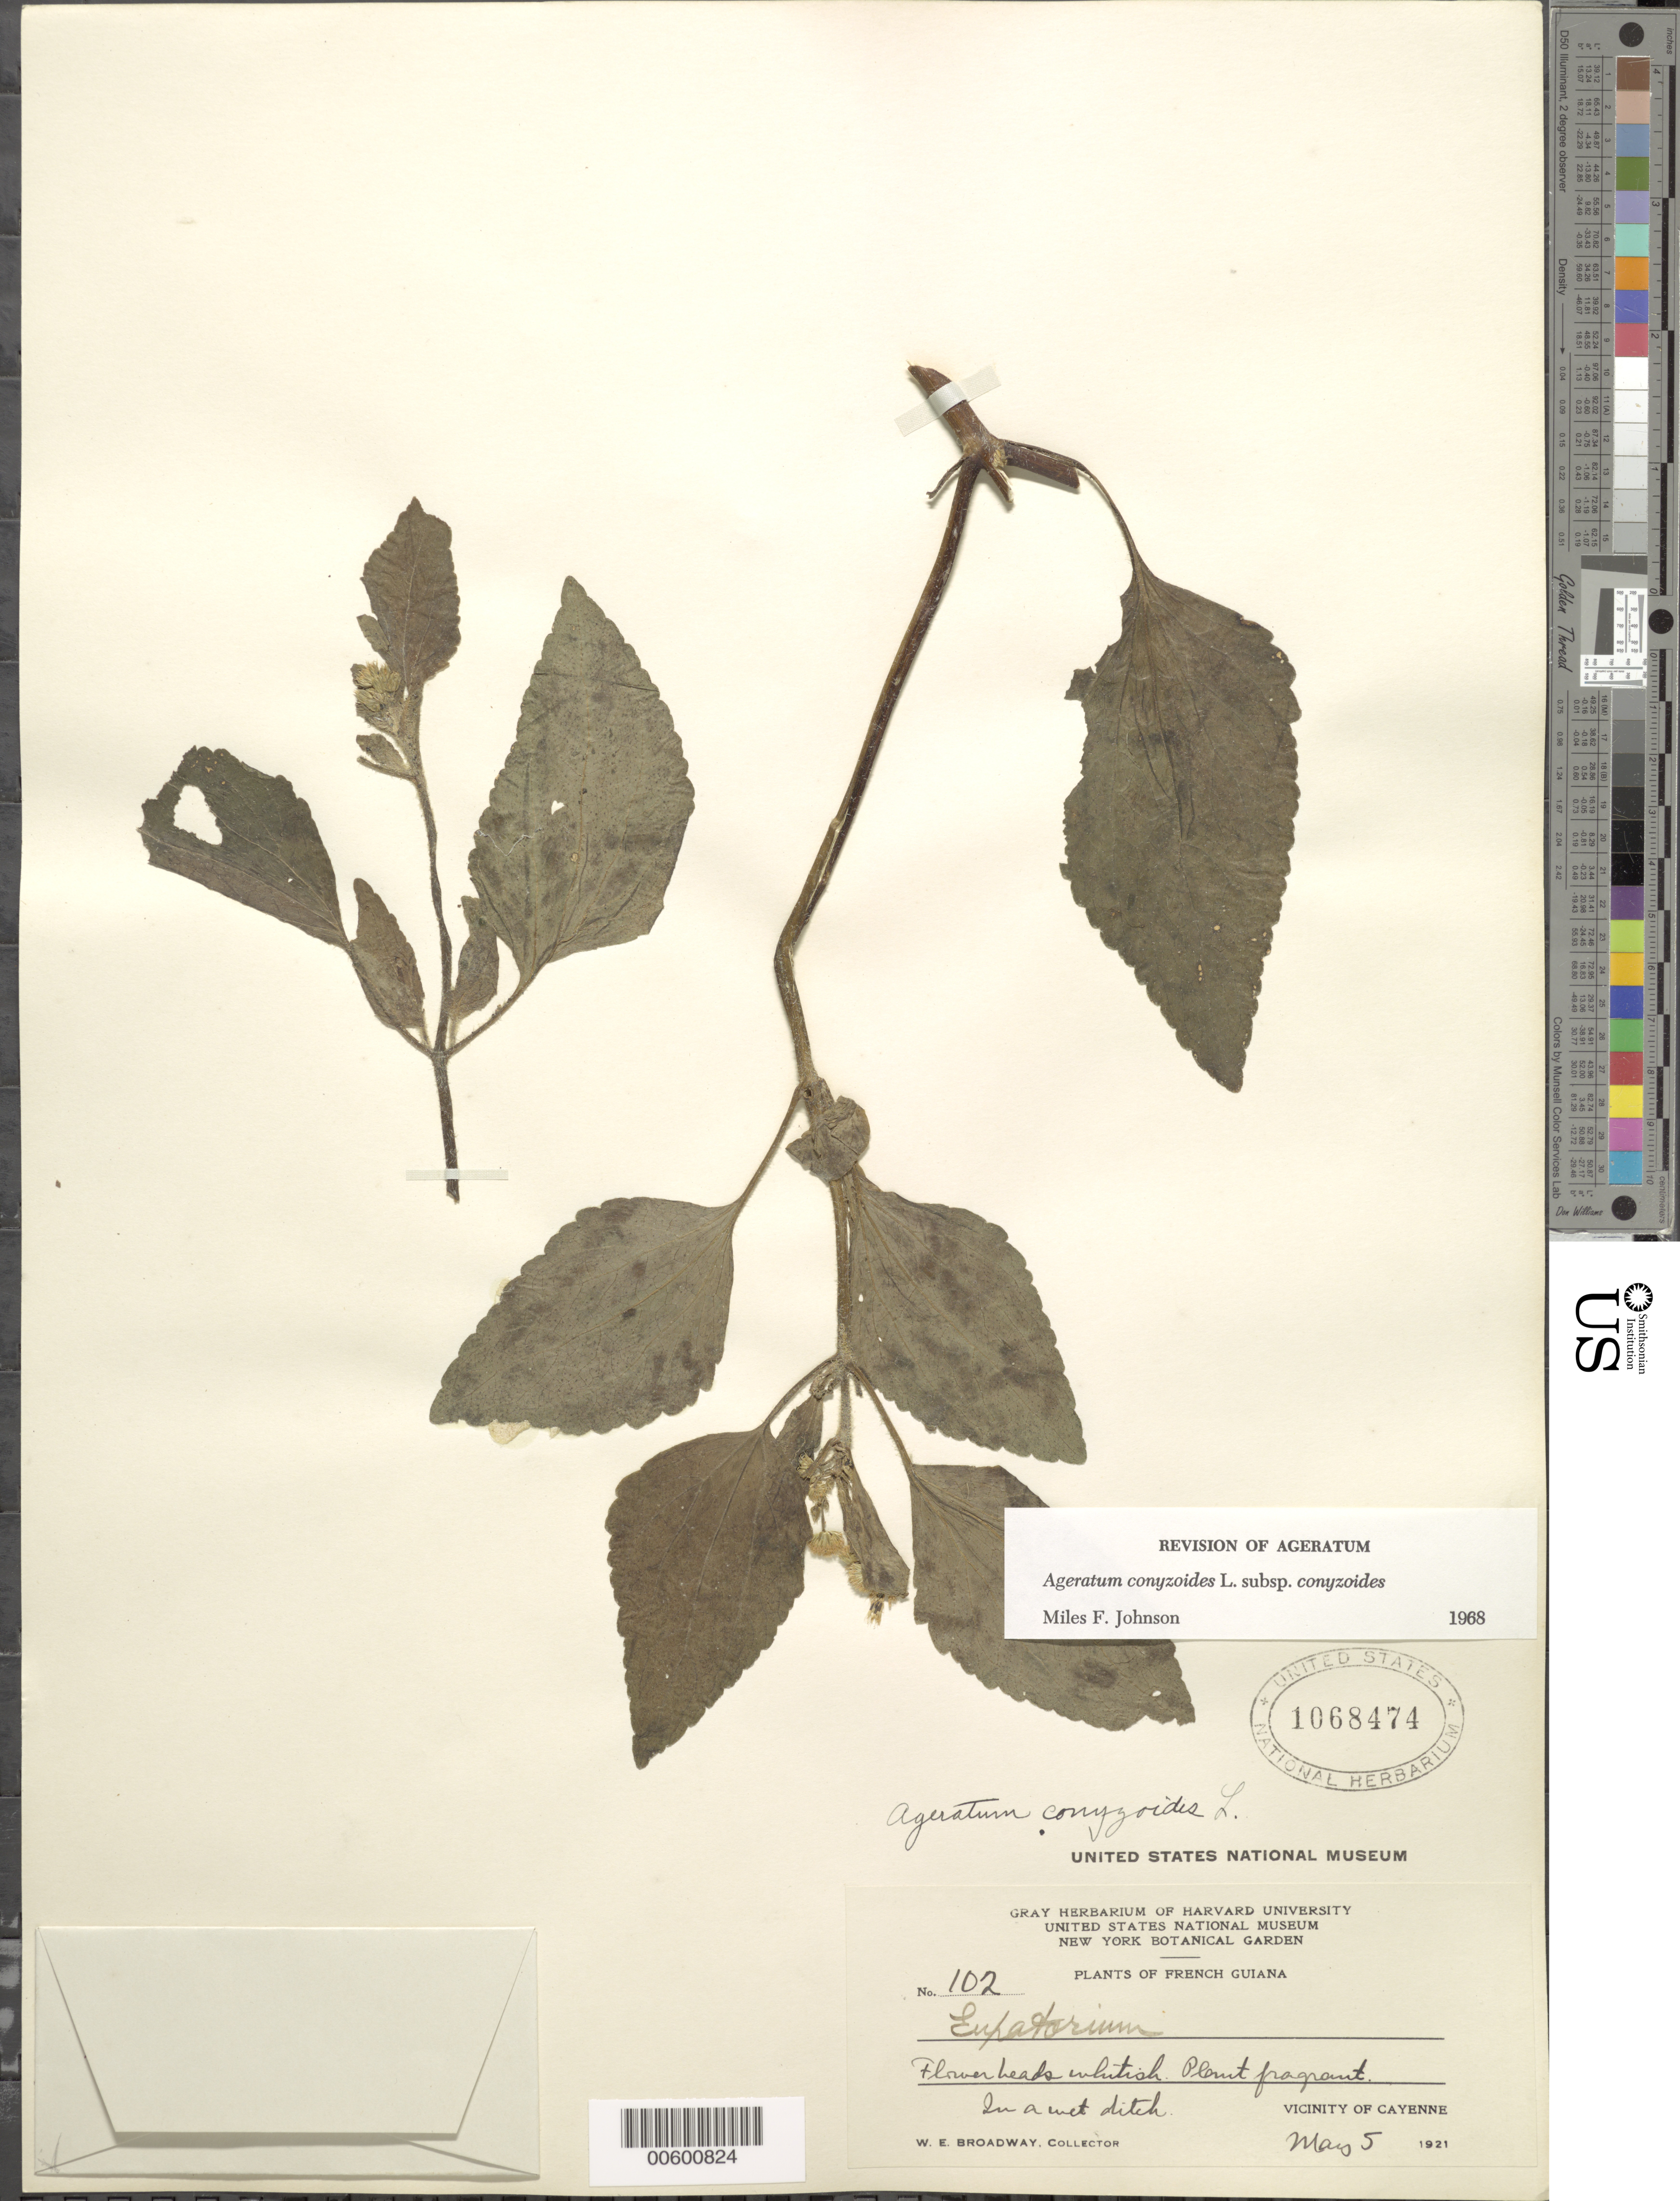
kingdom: Plantae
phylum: Tracheophyta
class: Magnoliopsida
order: Asterales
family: Asteraceae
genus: Ageratum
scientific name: Ageratum conyzoides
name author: L.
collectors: W. E. Broadway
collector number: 102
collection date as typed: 5-May-21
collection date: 1921-05-05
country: French Guiana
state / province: Cayenne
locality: Cayenne, vic.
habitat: Wet ditch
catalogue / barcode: US 1068474